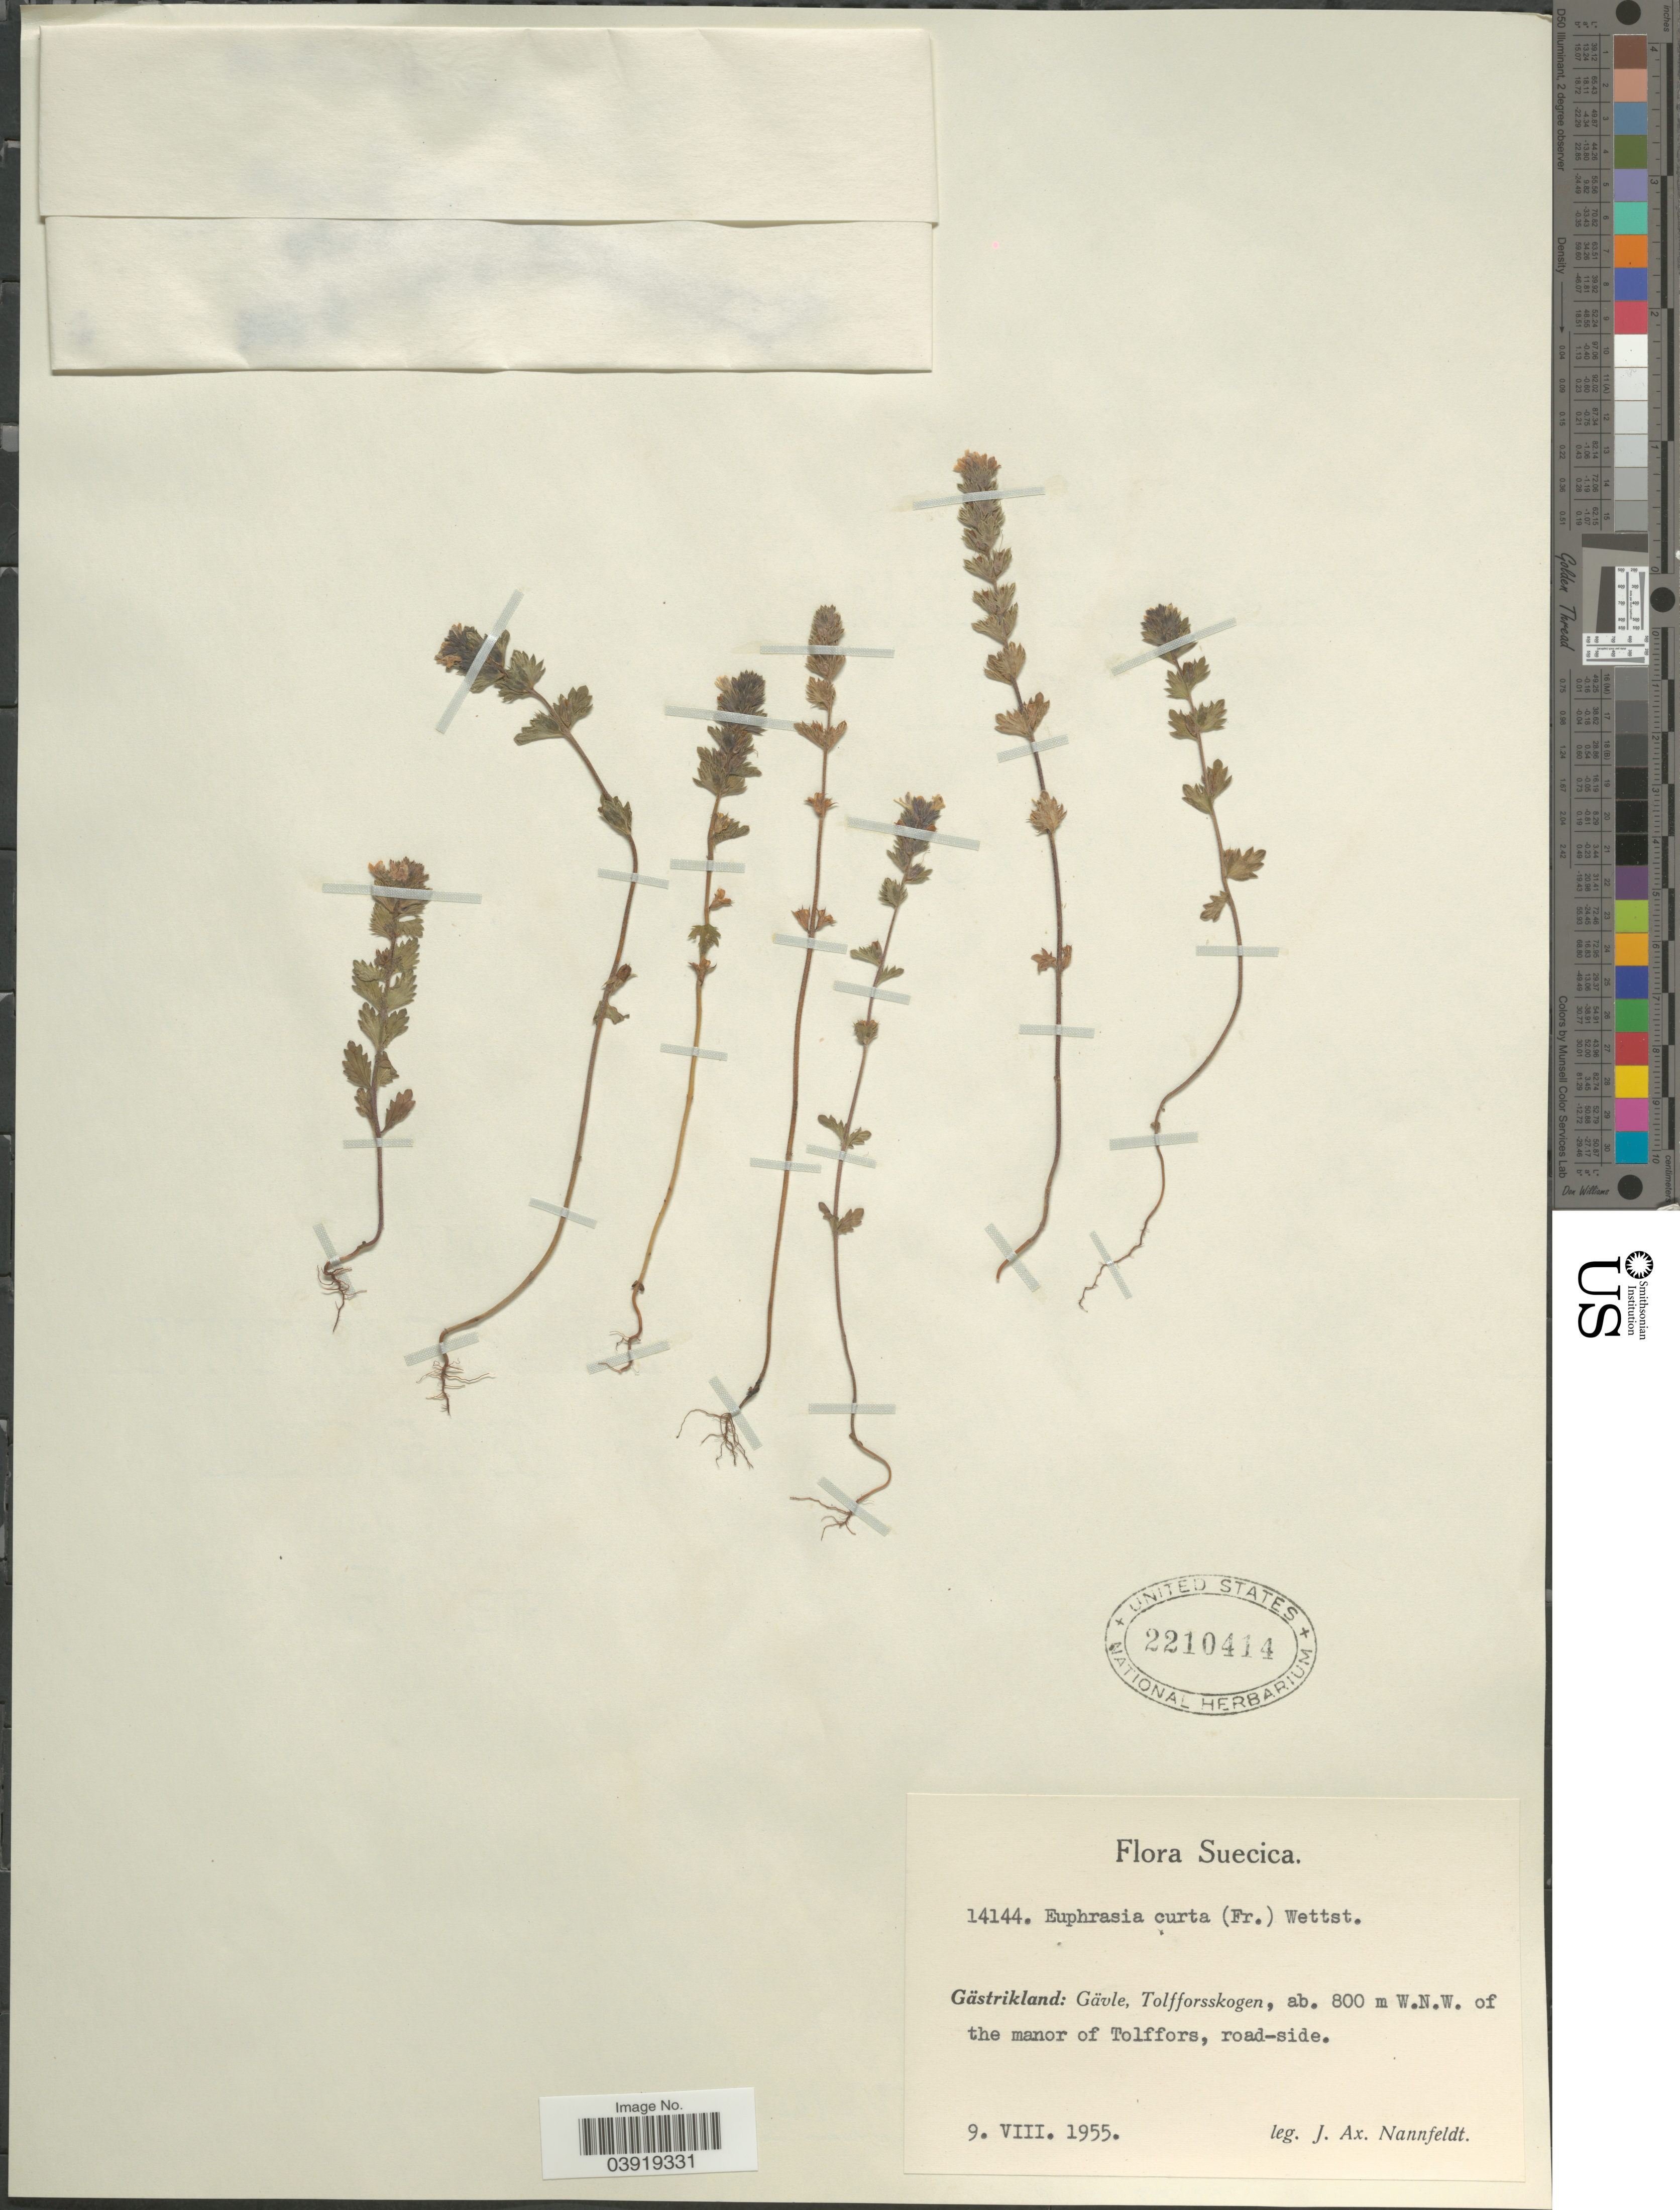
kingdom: Plantae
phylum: Tracheophyta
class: Magnoliopsida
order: Lamiales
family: Orobanchaceae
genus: Euphrasia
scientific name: Euphrasia curta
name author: (Fr.) Wettst.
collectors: J. Nannfeldt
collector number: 14144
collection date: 1955-08-09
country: Sweden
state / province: Gavleborg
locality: Suecica. Gästrikland: Gävle, Tolfforsskogen, ab. 800 m W.N.W. of the manor of Tolffors, road-side.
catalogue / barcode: US 2210414